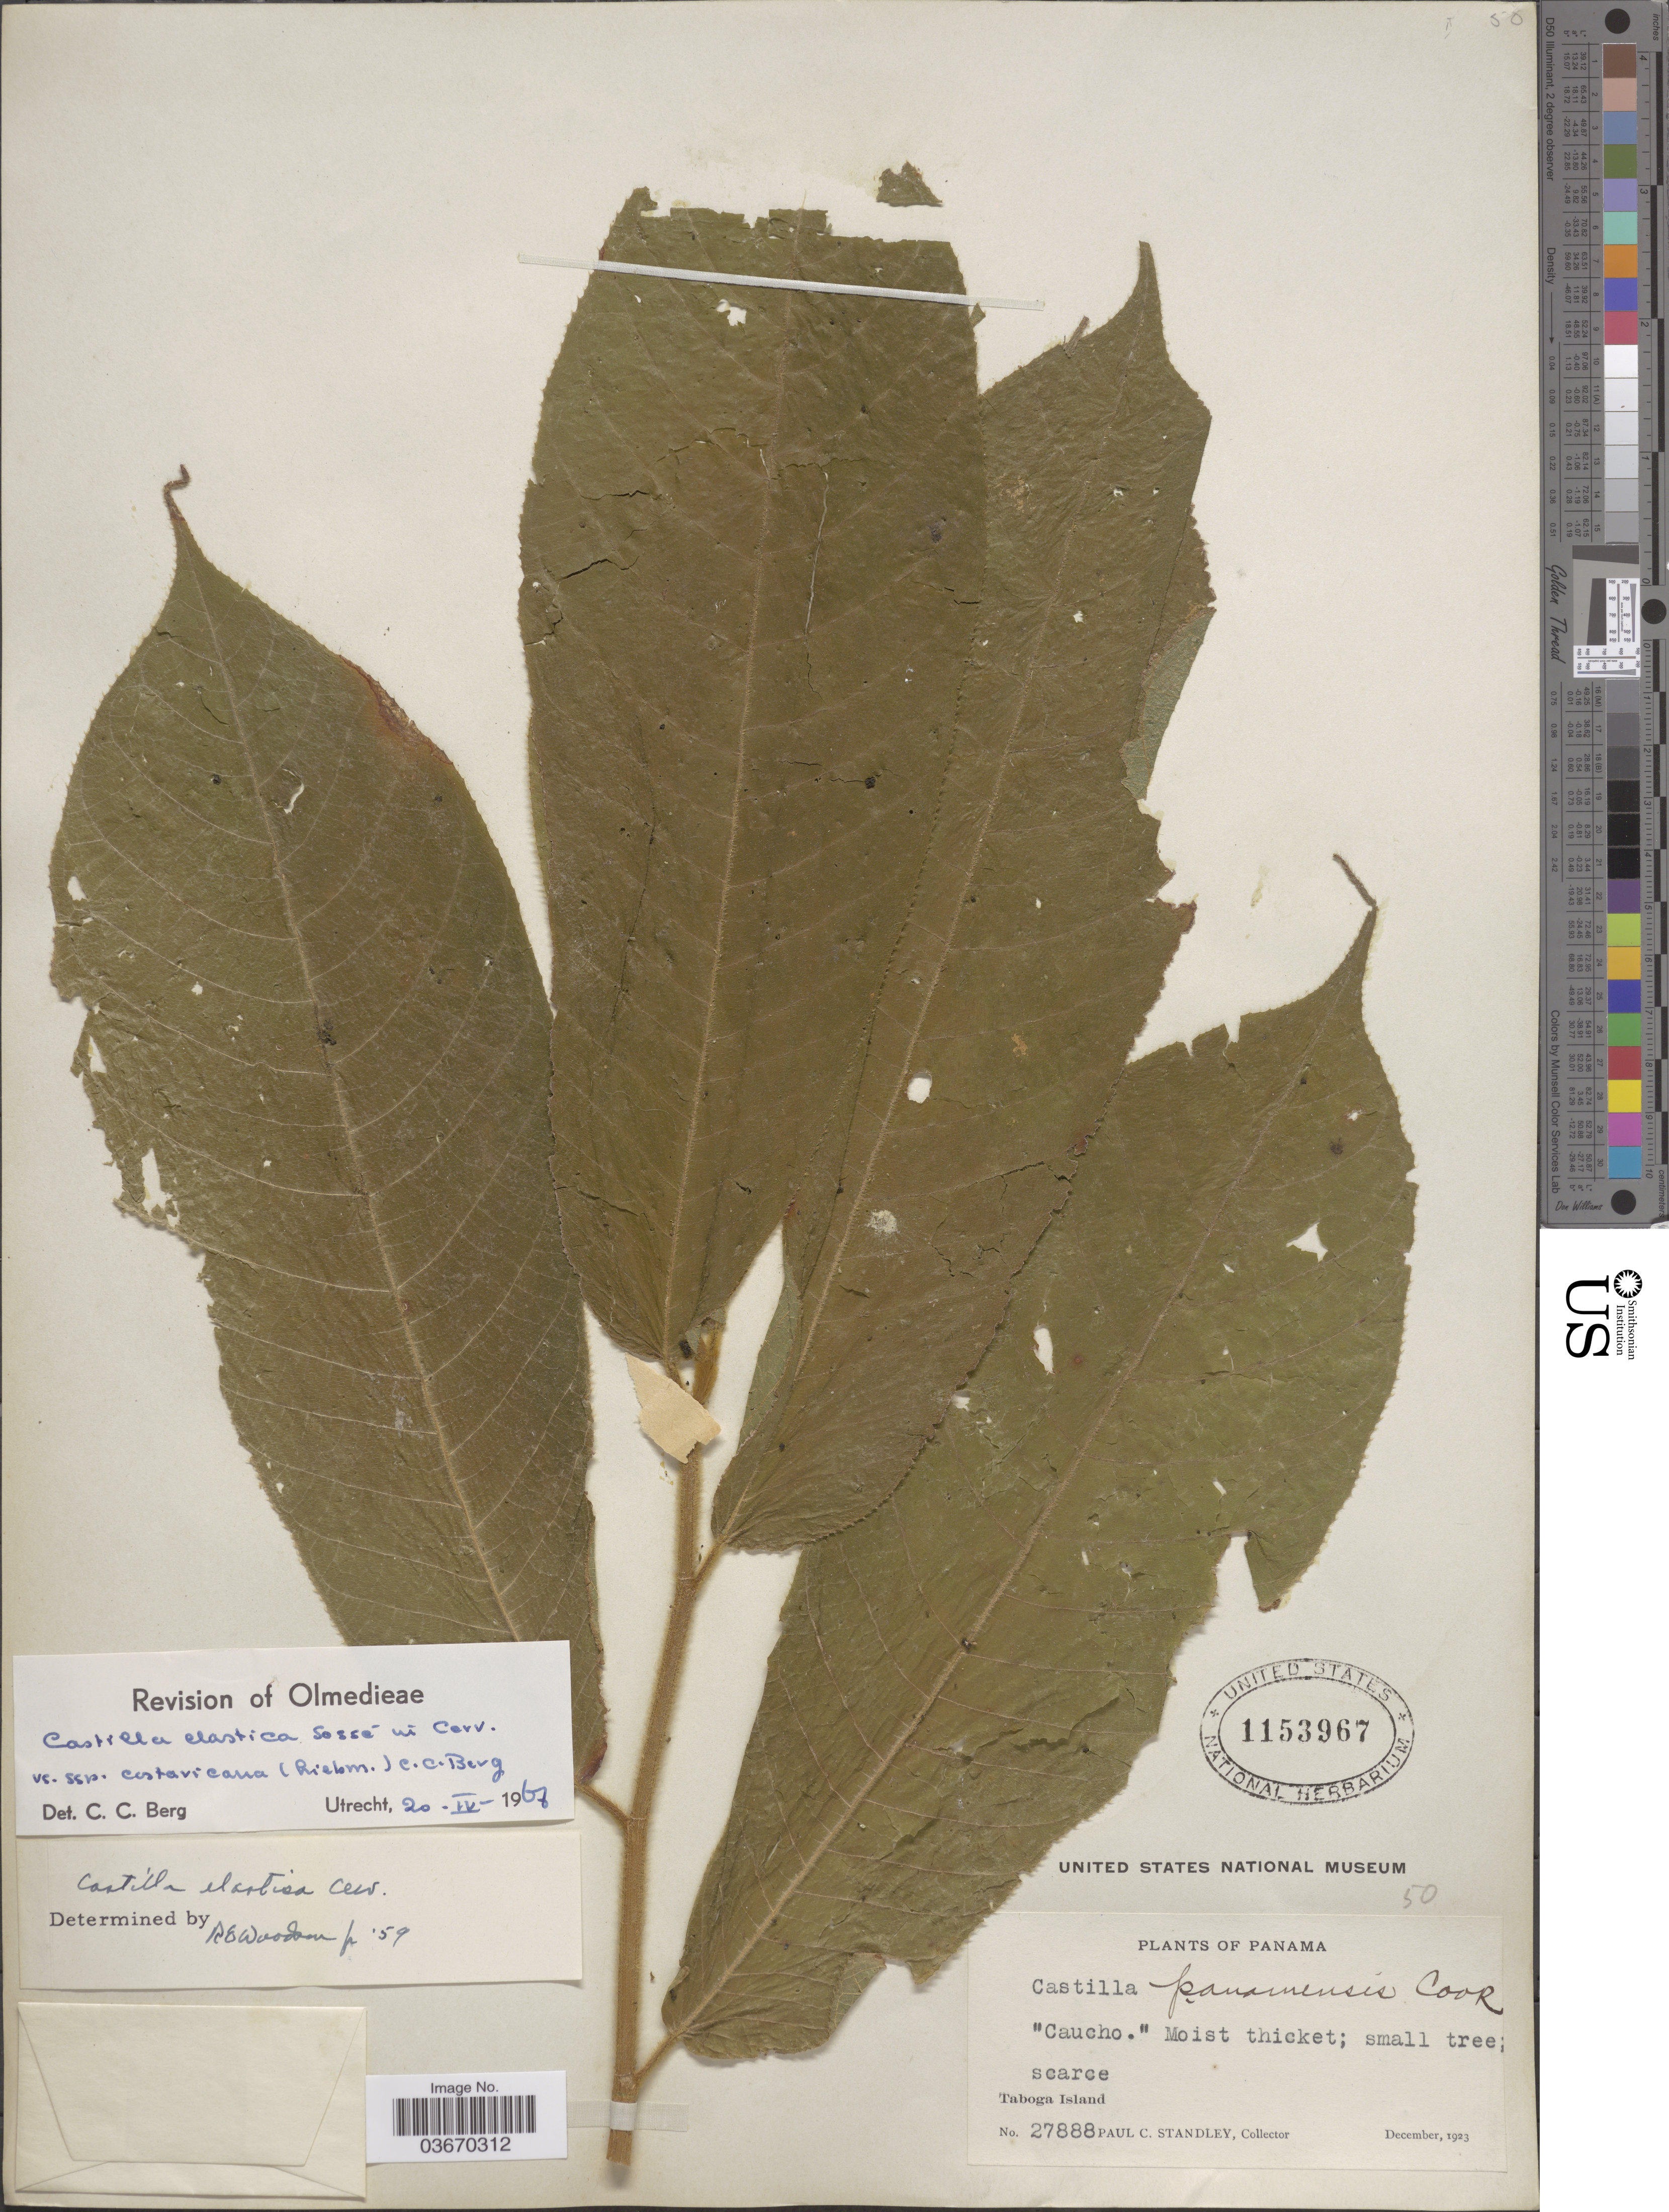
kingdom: Plantae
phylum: Tracheophyta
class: Magnoliopsida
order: Rosales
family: Moraceae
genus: Castilla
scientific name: Castilla elastica subsp. costaricana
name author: (Liebm.) C.C. Berg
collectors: P. C. Standley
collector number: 27888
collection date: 1923-12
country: Panama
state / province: Panamá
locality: Taboga Island.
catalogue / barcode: US 1153967